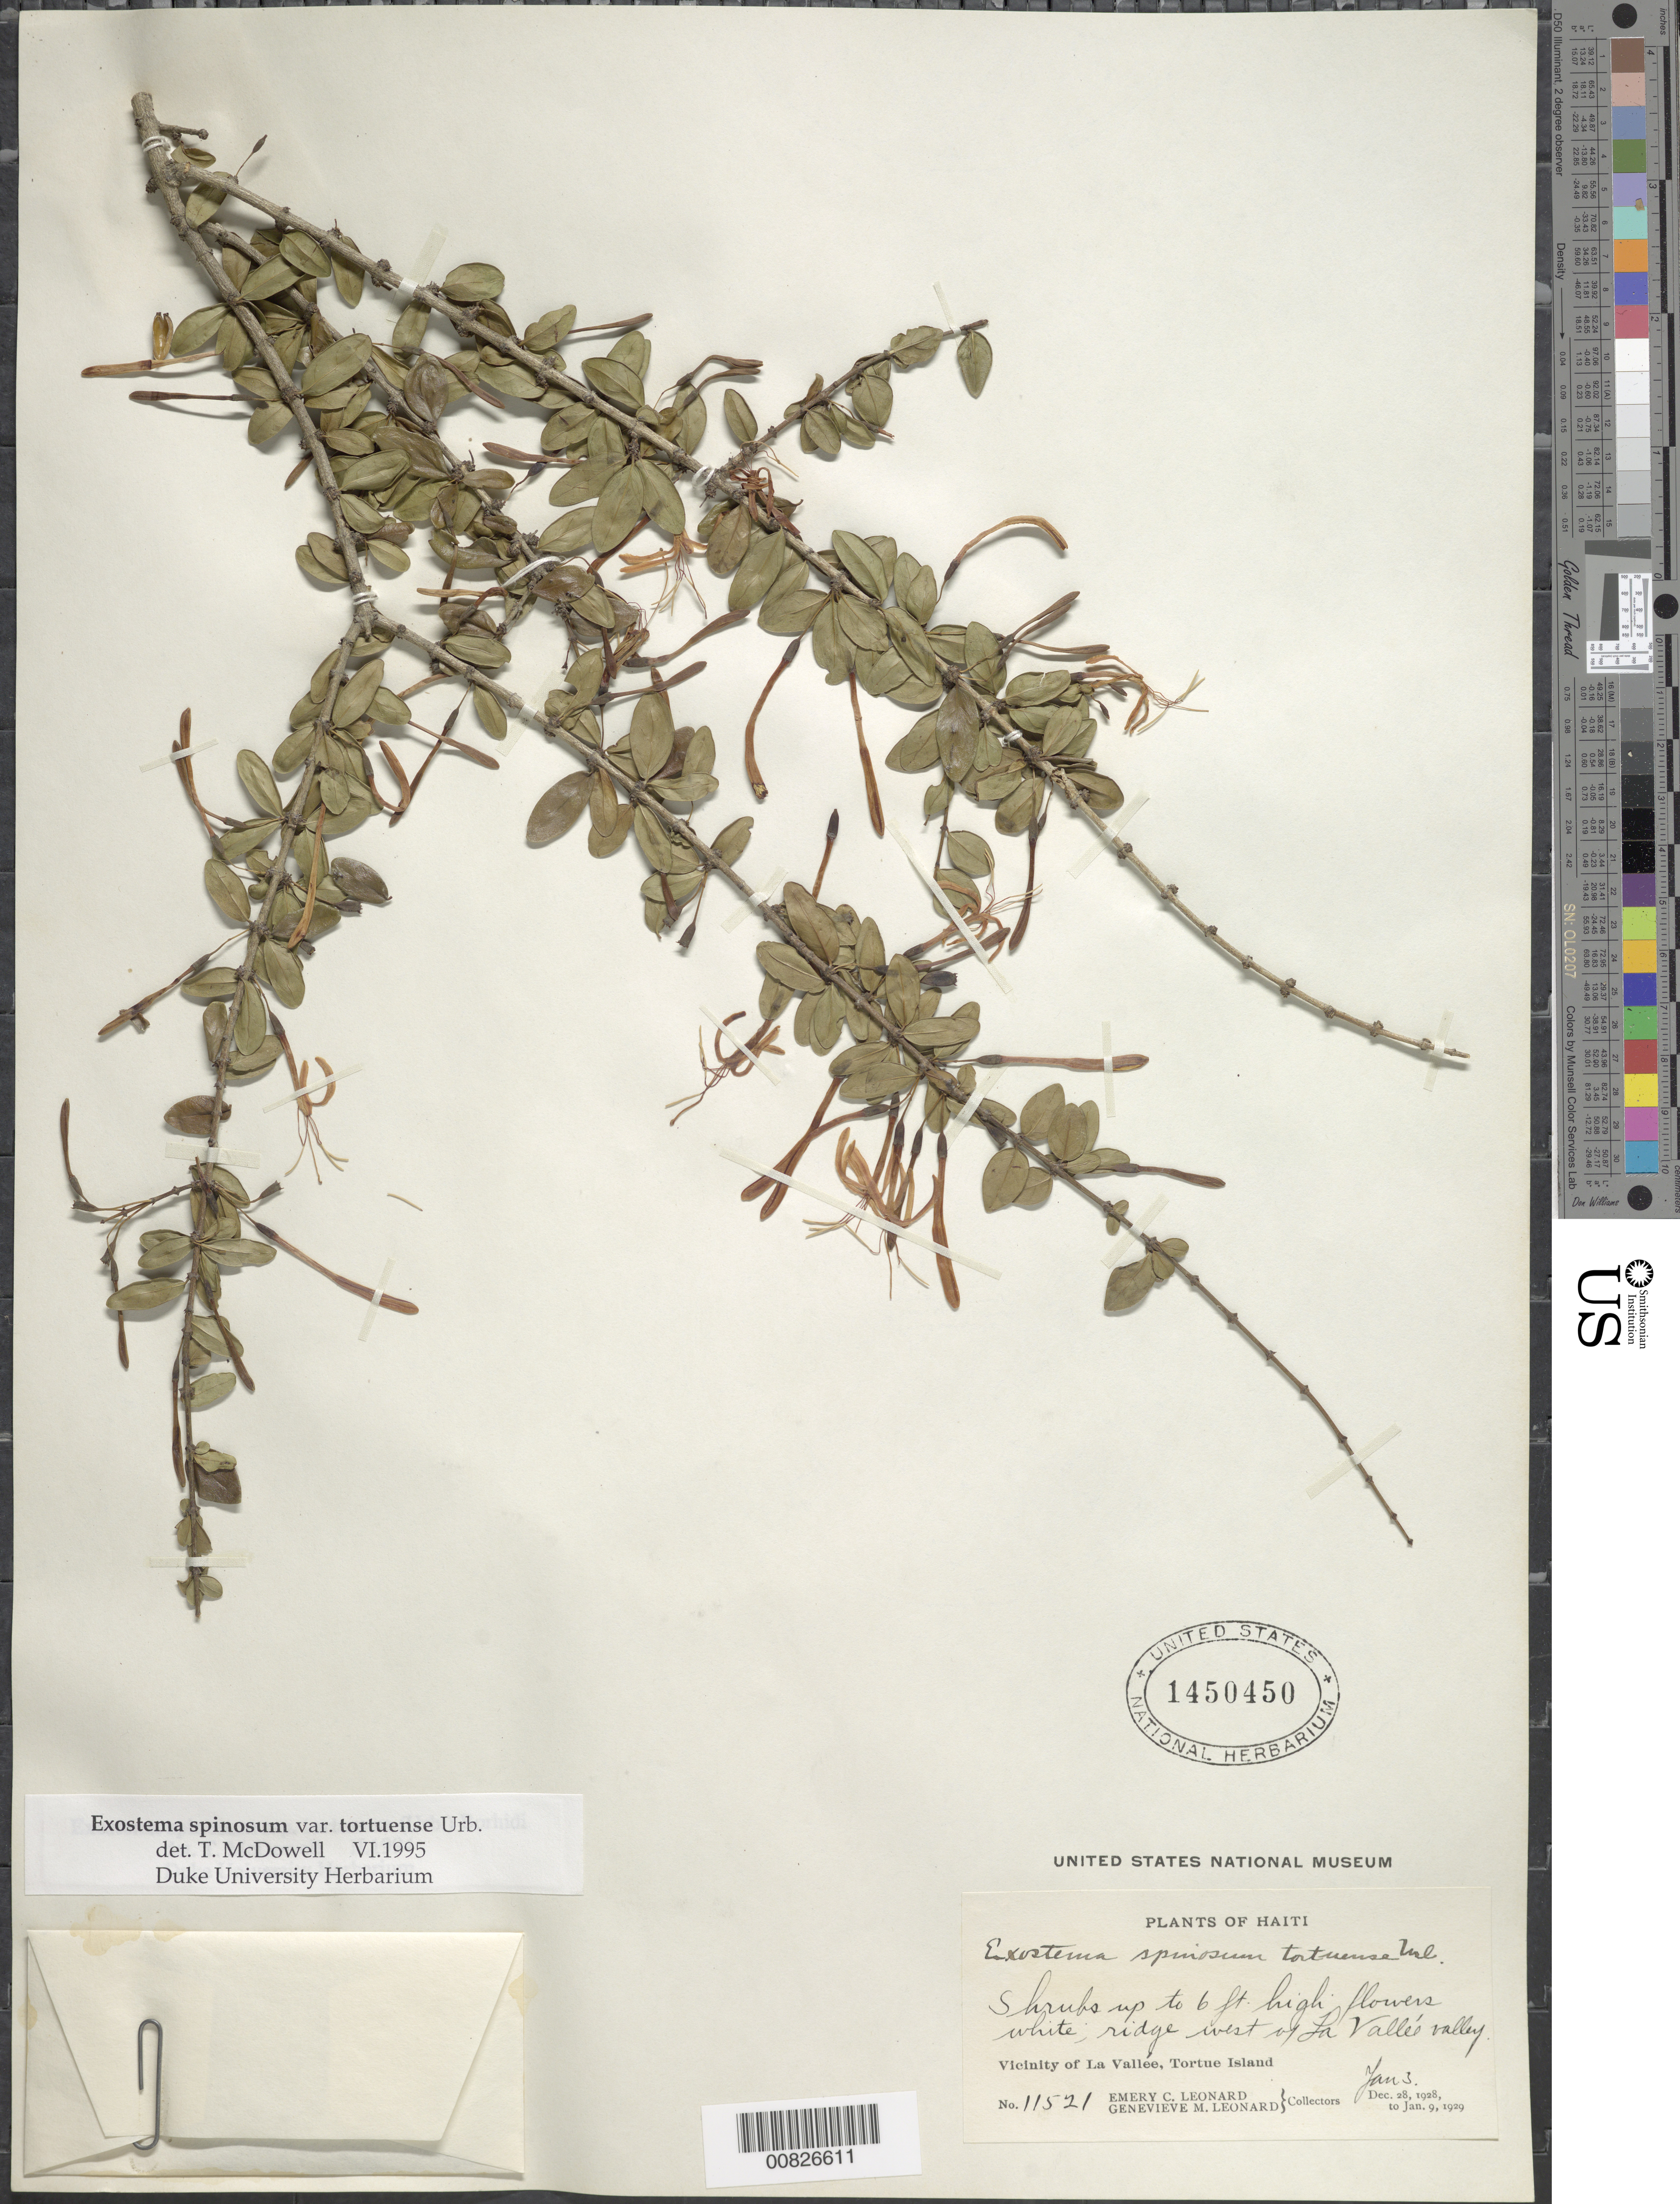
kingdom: Plantae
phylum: Tracheophyta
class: Magnoliopsida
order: Gentianales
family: Rubiaceae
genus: Exostema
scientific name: Exostema spinosum var. tortuense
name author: (Urb.) Borhidi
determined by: McDowell, T.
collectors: E. C. Leonard & G. M. Leonard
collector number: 11521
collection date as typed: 03 Jan 1929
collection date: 1929-01-03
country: Haiti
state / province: Nord-Ouest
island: Île de la Tortue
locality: Vicinity of La Vallée, ridge W of La Vallée valley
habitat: Along ridge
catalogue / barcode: US 1450450